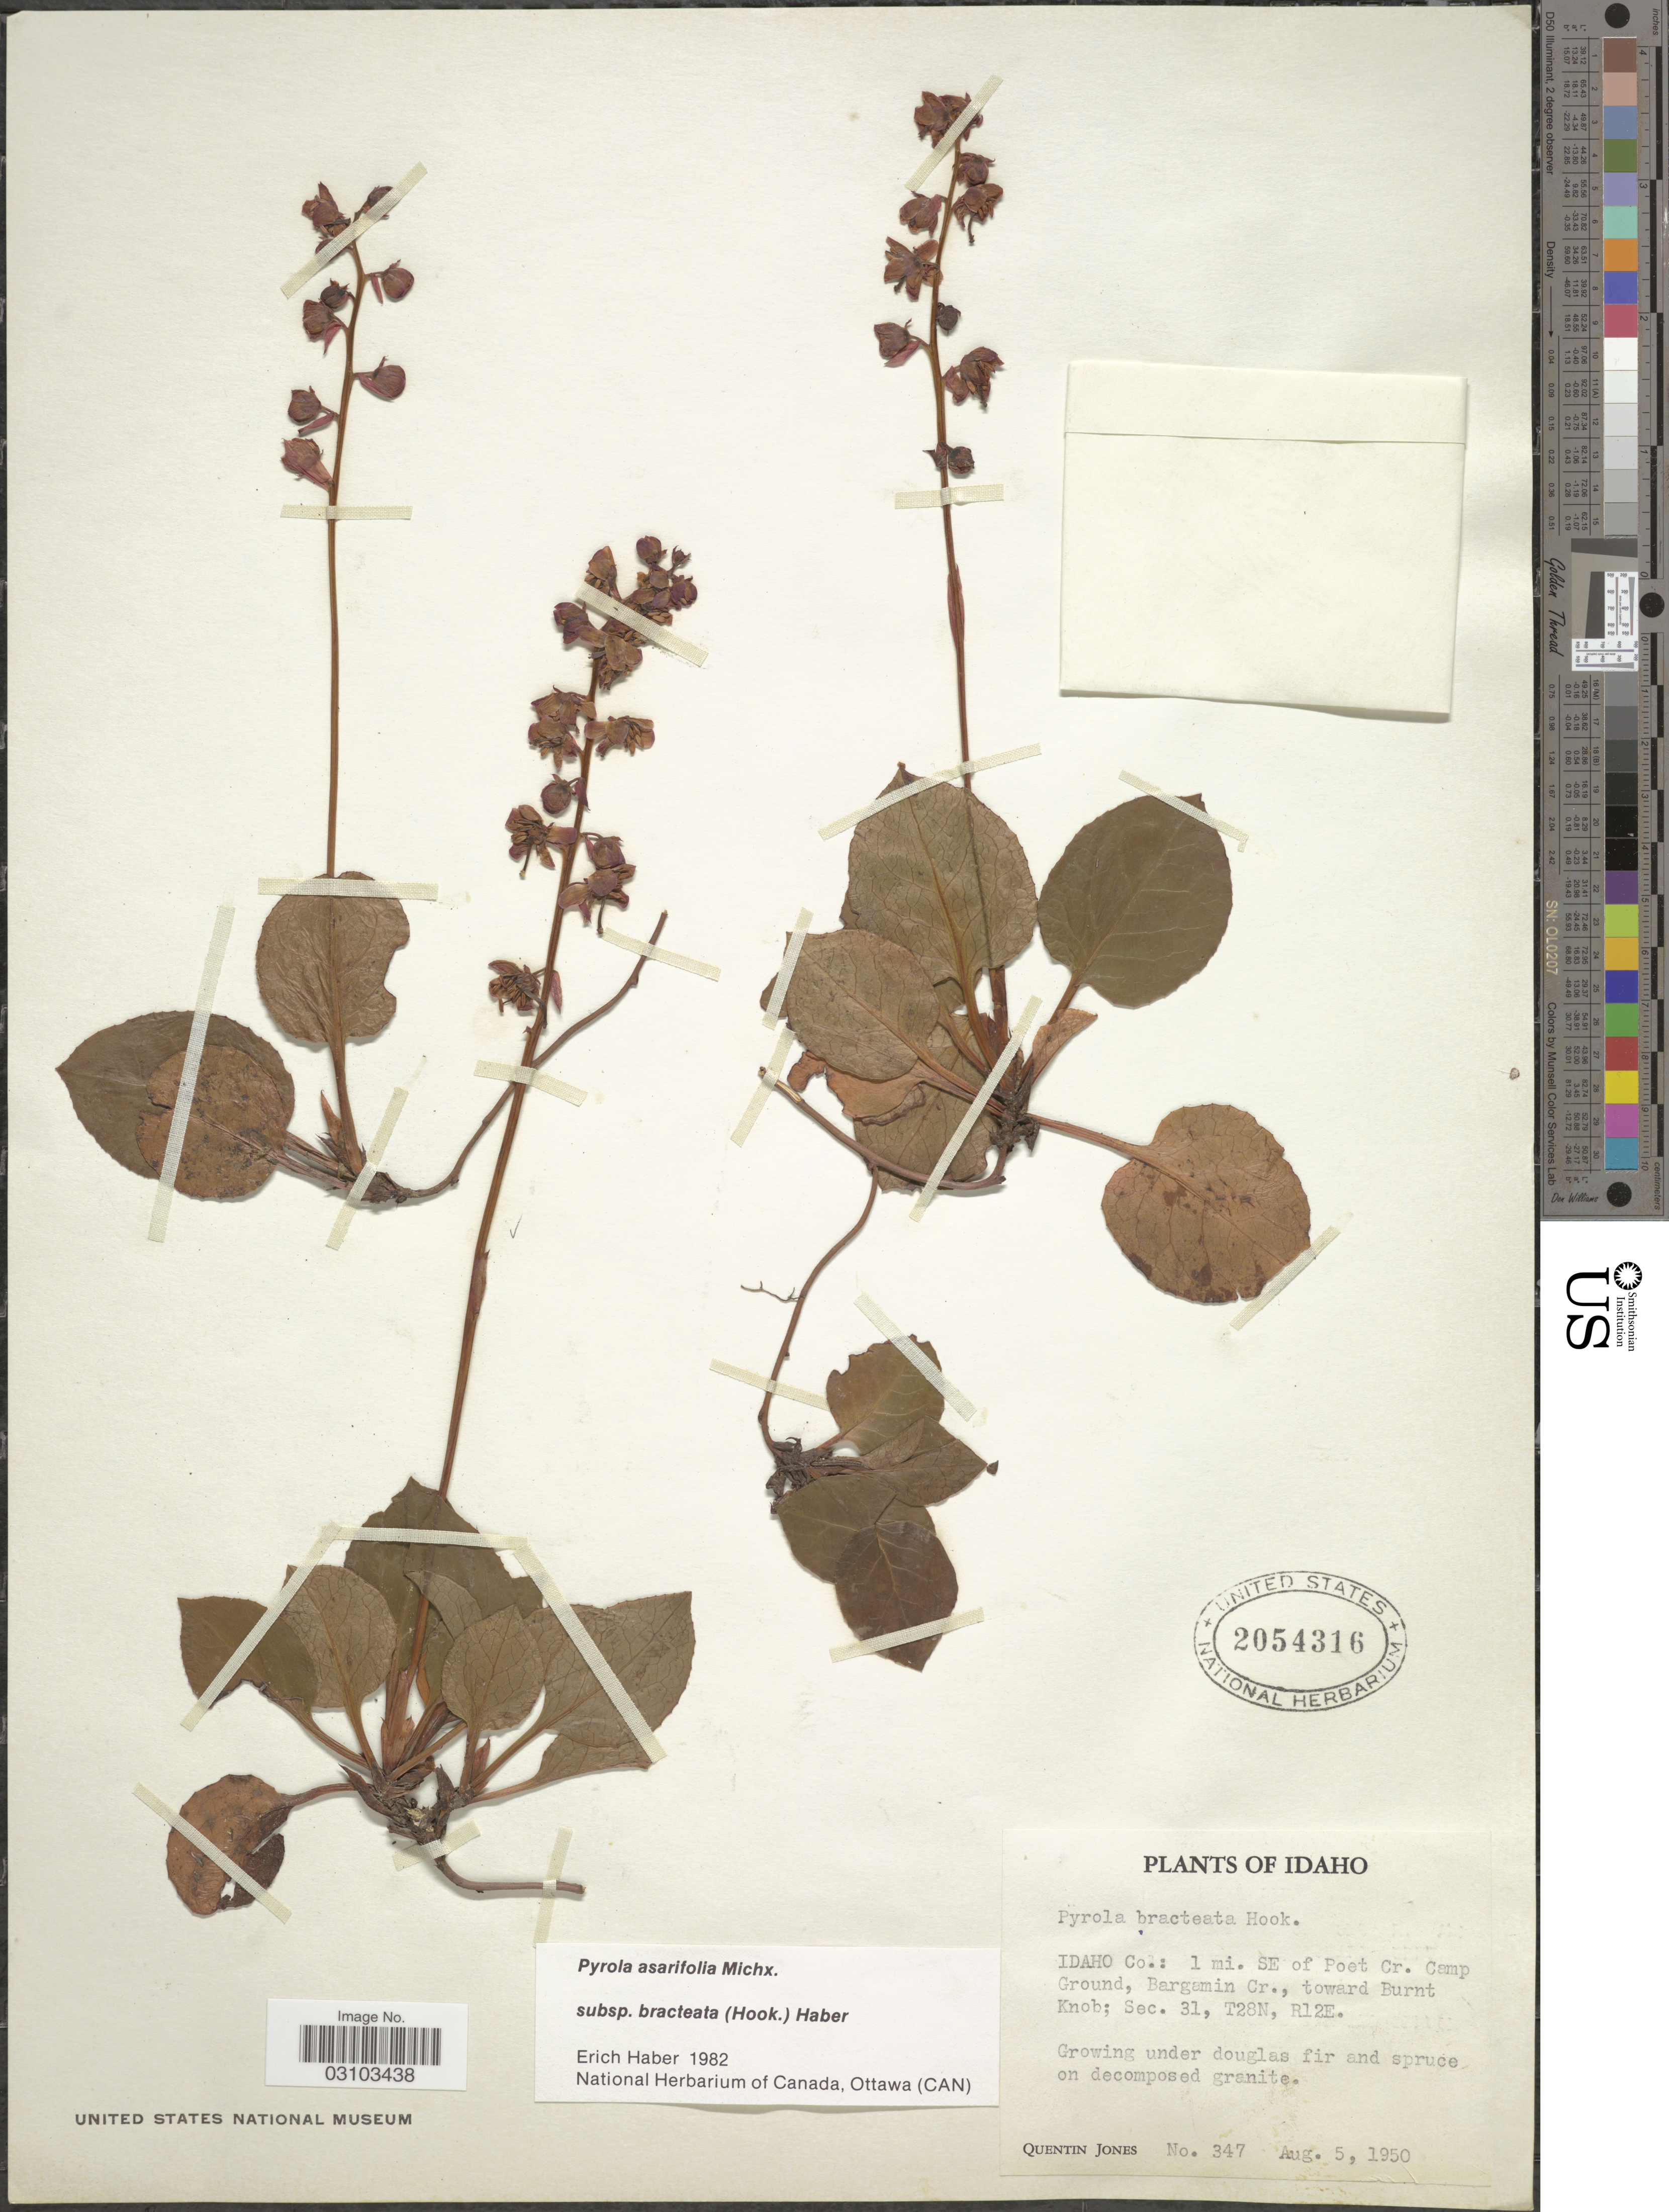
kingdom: Plantae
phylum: Tracheophyta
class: Magnoliopsida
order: Ericales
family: Ericaceae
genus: Pyrola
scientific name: Pyrola asarifolia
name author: Michx.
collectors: Q. Jones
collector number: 347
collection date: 1950-08-05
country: United States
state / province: Idaho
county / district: Idaho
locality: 1 mi. SE of Poet Cr. Camp Ground, Bargamin Cr., toward Burnt Knob; Sec. 31, T28N, R12E.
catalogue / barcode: US 2054316